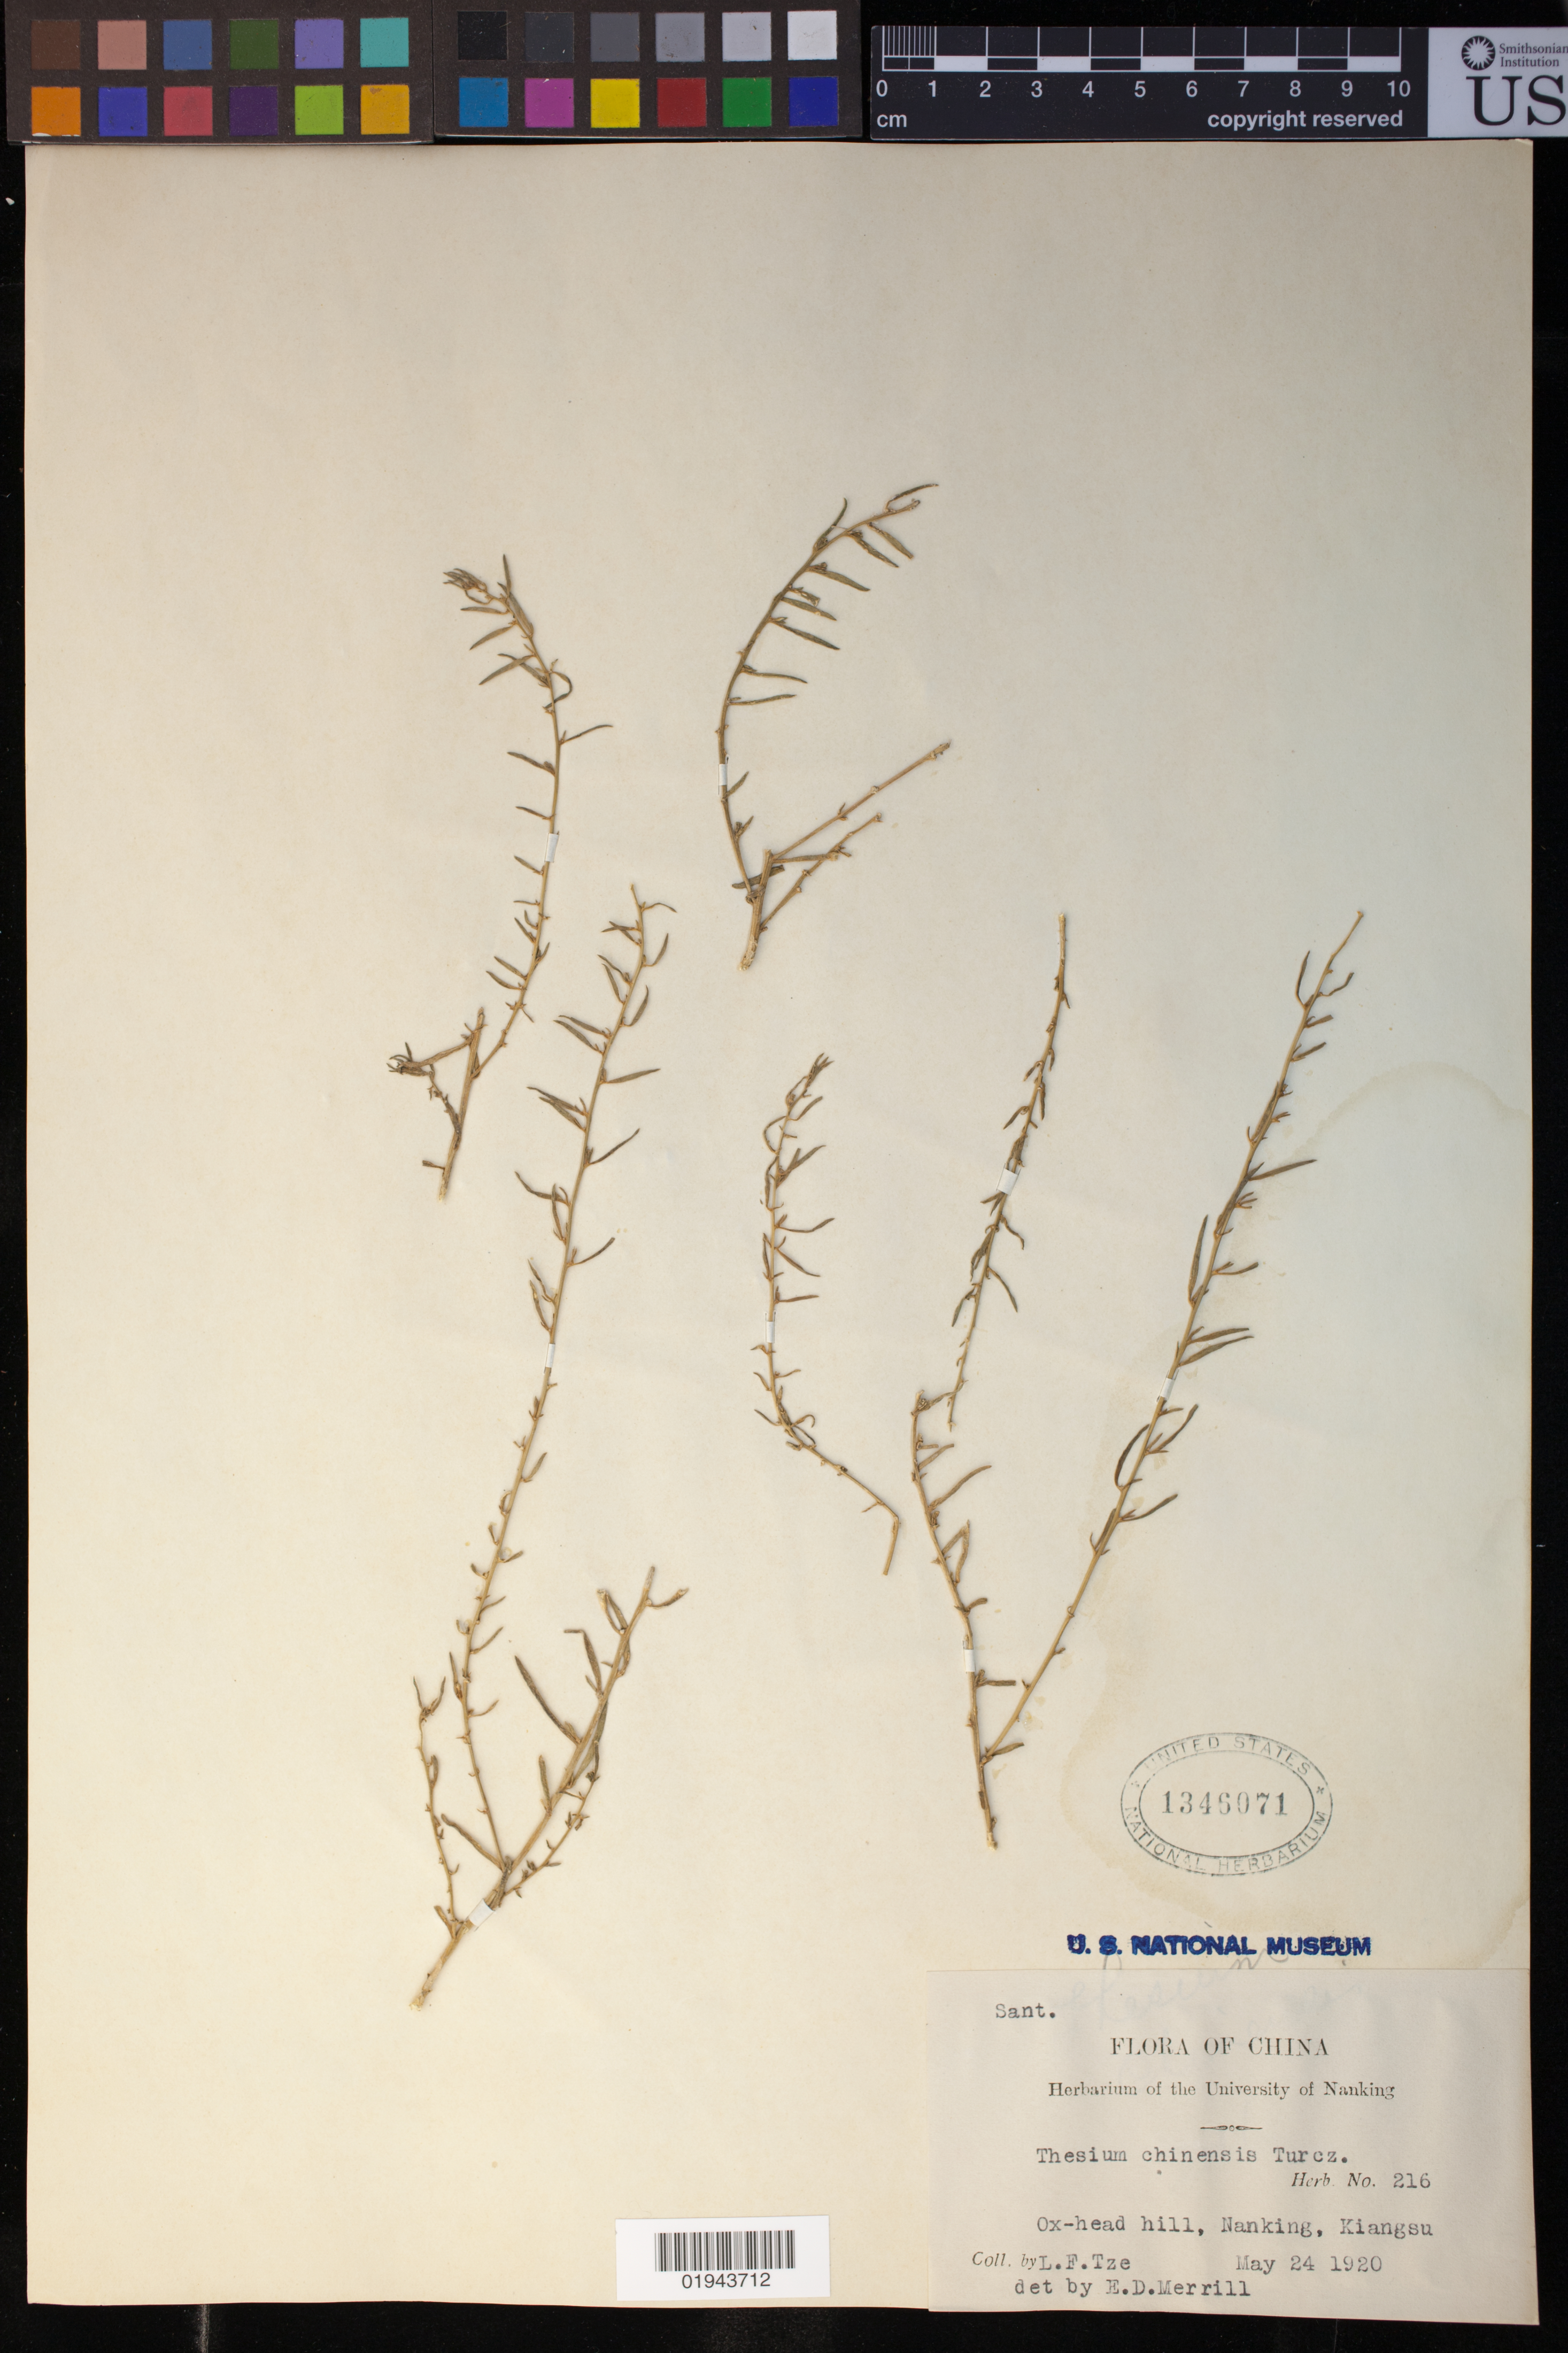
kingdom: Plantae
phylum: Tracheophyta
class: Magnoliopsida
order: Santalales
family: Thesiaceae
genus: Thesium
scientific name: Thesium chinense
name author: Turcz.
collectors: L. Tze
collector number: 216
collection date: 1920-05-24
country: China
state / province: Jiangsu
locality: Ox-head hill, Nanking, Kiangsu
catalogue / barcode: US 1346071